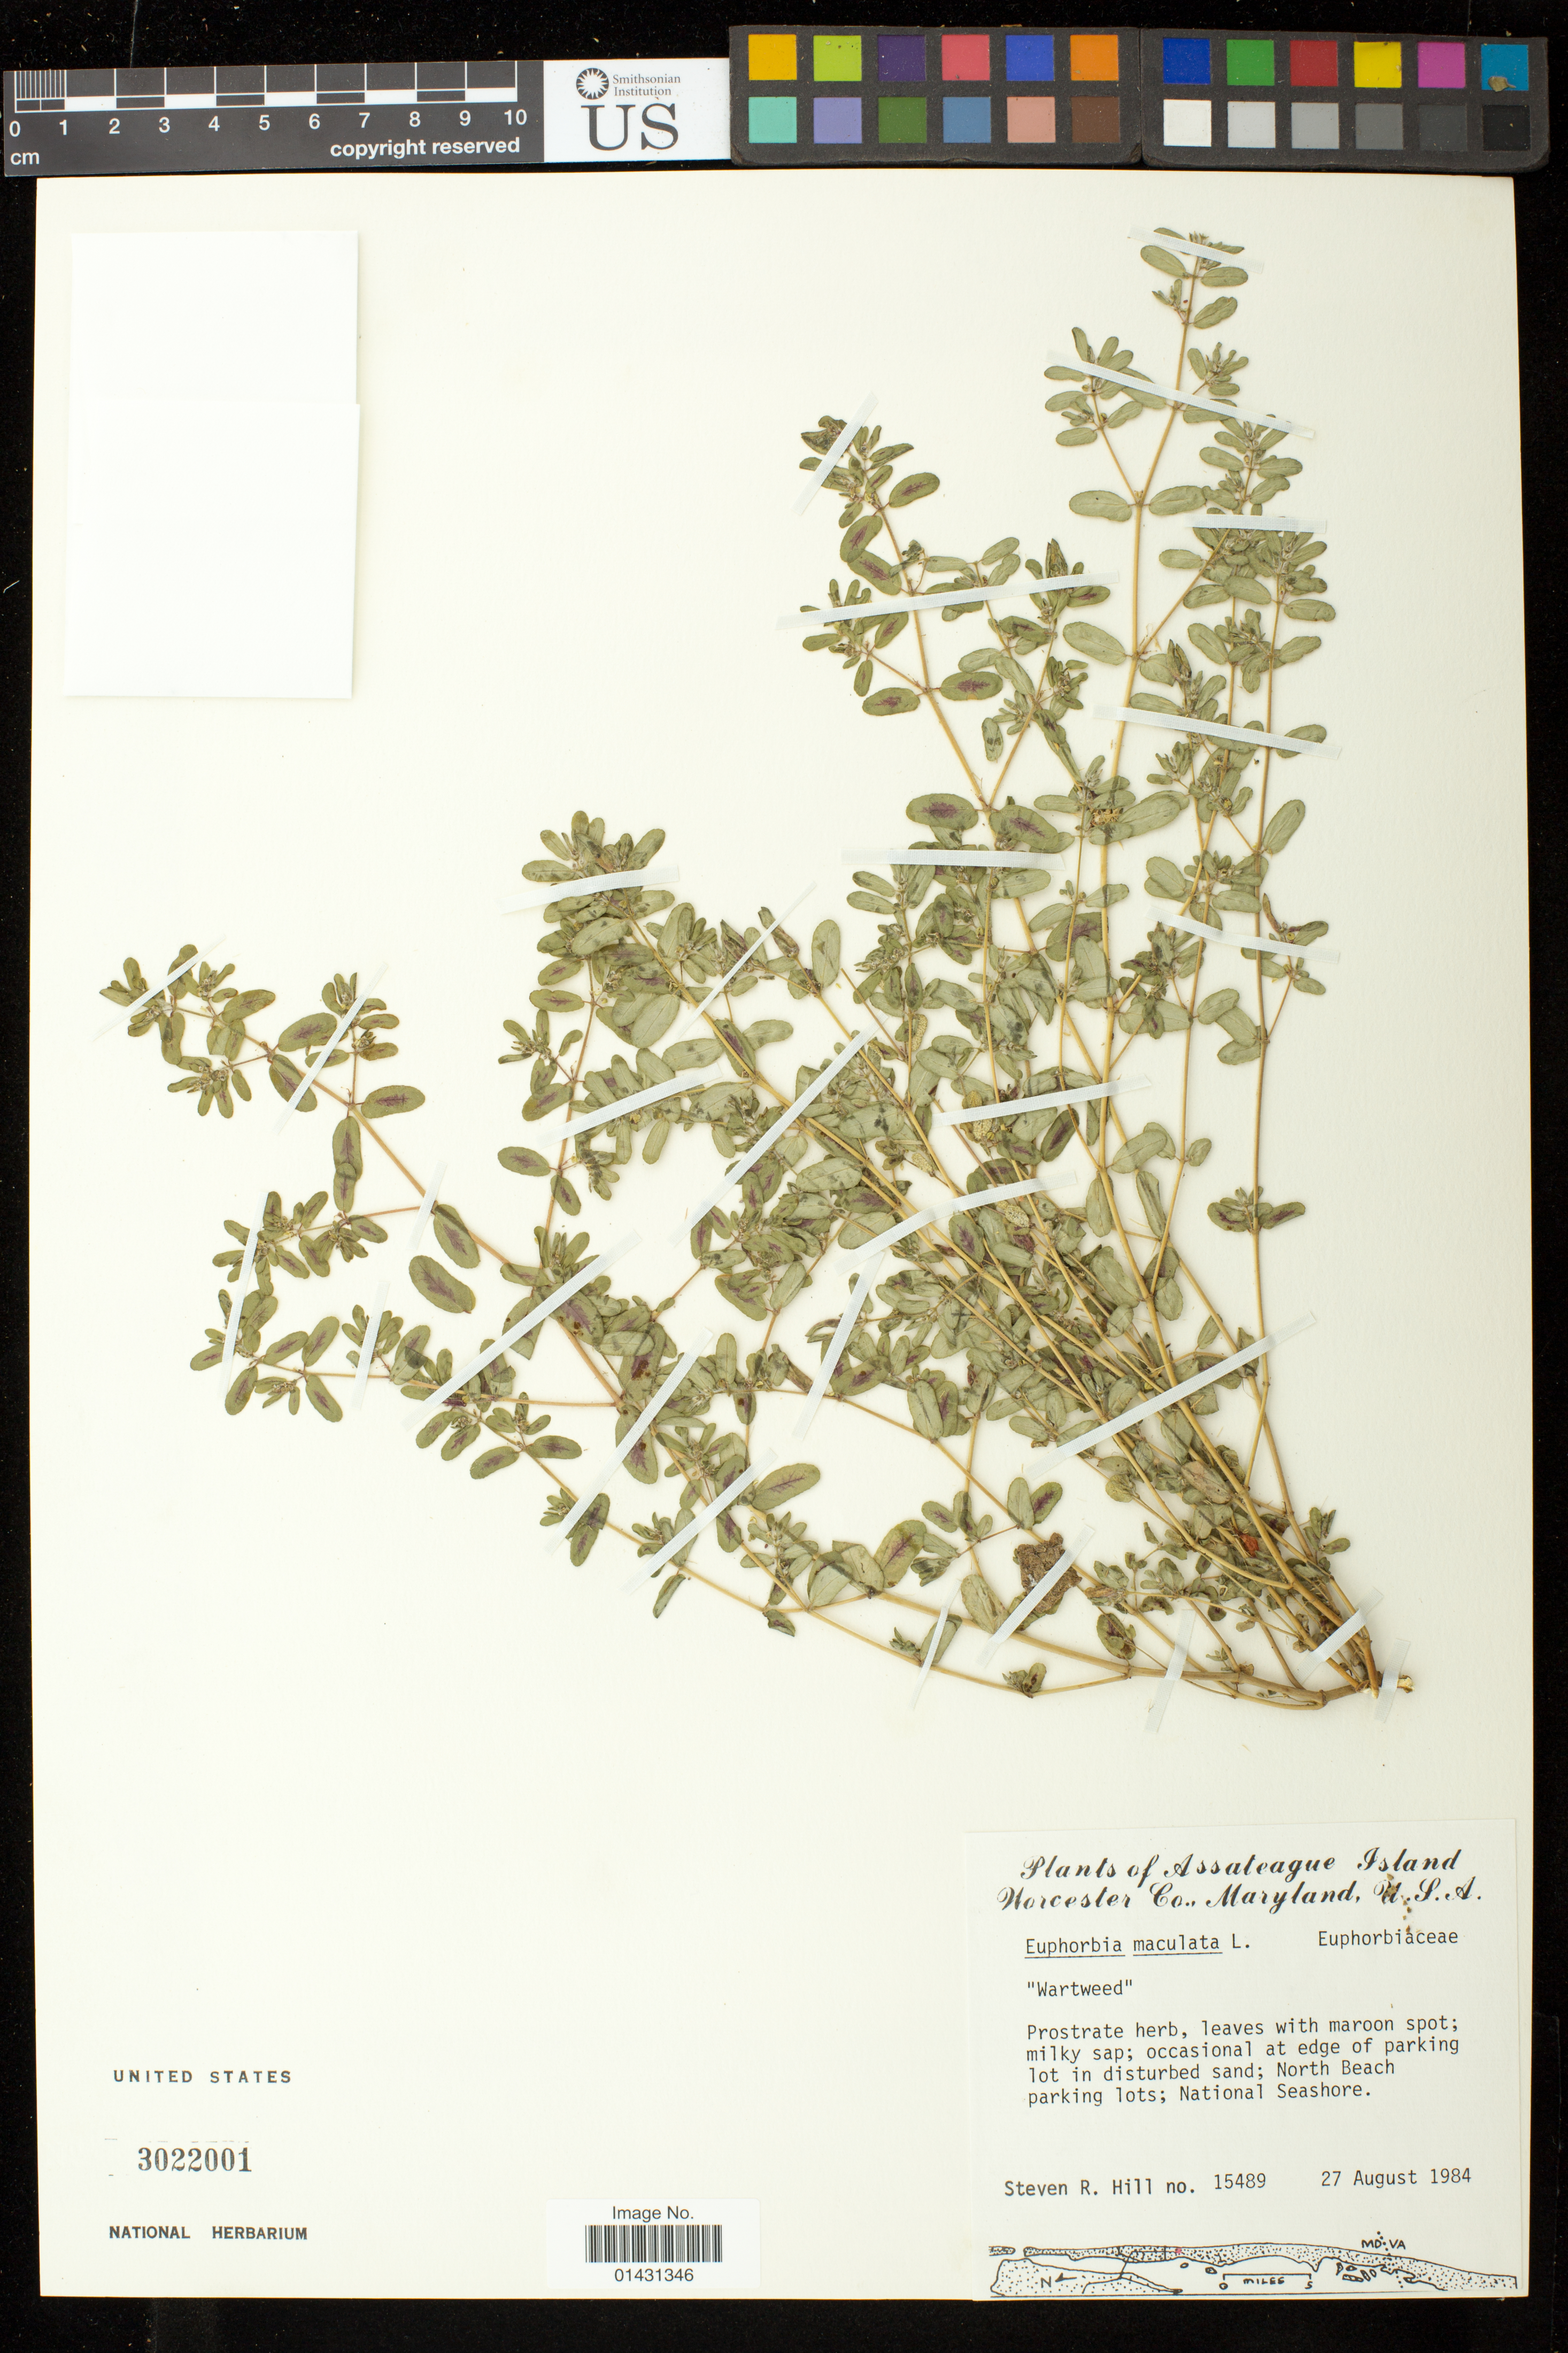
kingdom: Plantae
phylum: Tracheophyta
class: Magnoliopsida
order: Malpighiales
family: Euphorbiaceae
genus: Euphorbia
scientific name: Euphorbia maculata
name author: L.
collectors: S. R. Hill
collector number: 15489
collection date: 1984-08-27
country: United States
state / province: Maryland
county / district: Worcester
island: Assateague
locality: North Beach parking lots; National Seashore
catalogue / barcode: US 3022001